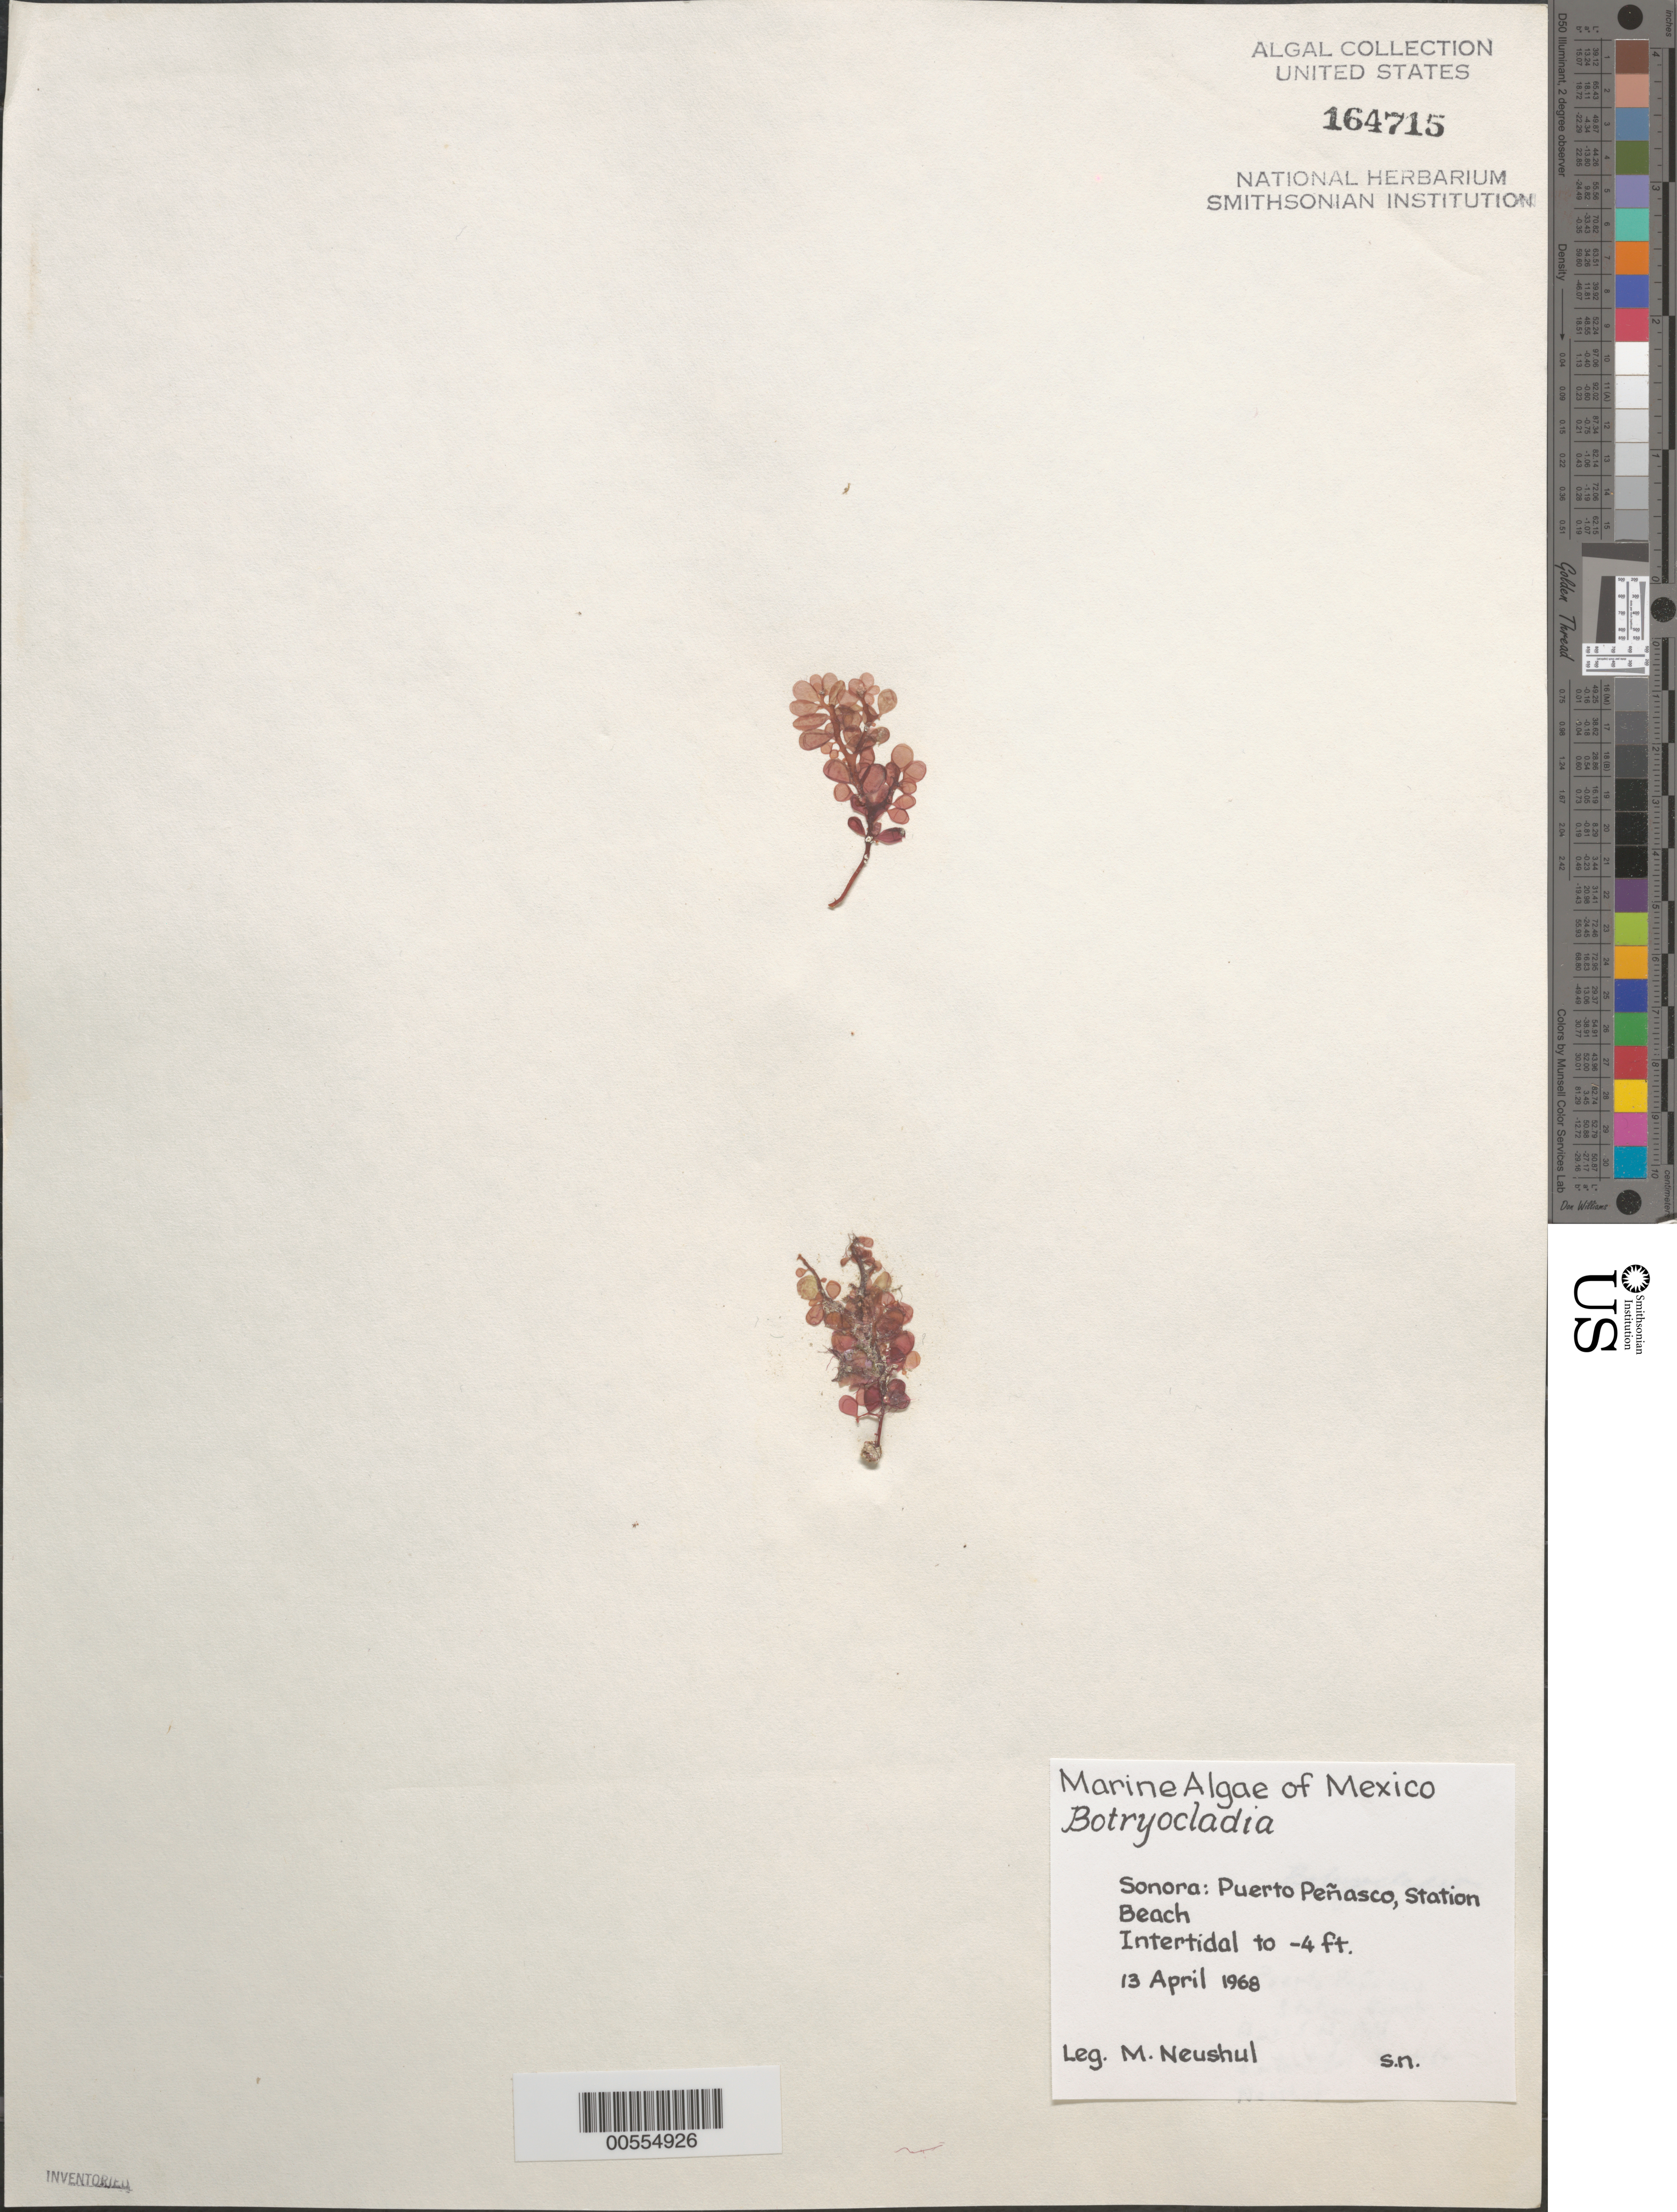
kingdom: Plantae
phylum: Rhodophyta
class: Florideophyceae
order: Rhodymeniales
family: Rhodymeniaceae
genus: Botryocladia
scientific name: Botryocladia sp.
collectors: M. Neushul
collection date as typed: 13 Apr 1968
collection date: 1968-04-13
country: Mexico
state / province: Sonora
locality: Puerto Penasco, Playa Estacion (Station Beach)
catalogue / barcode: US 164715